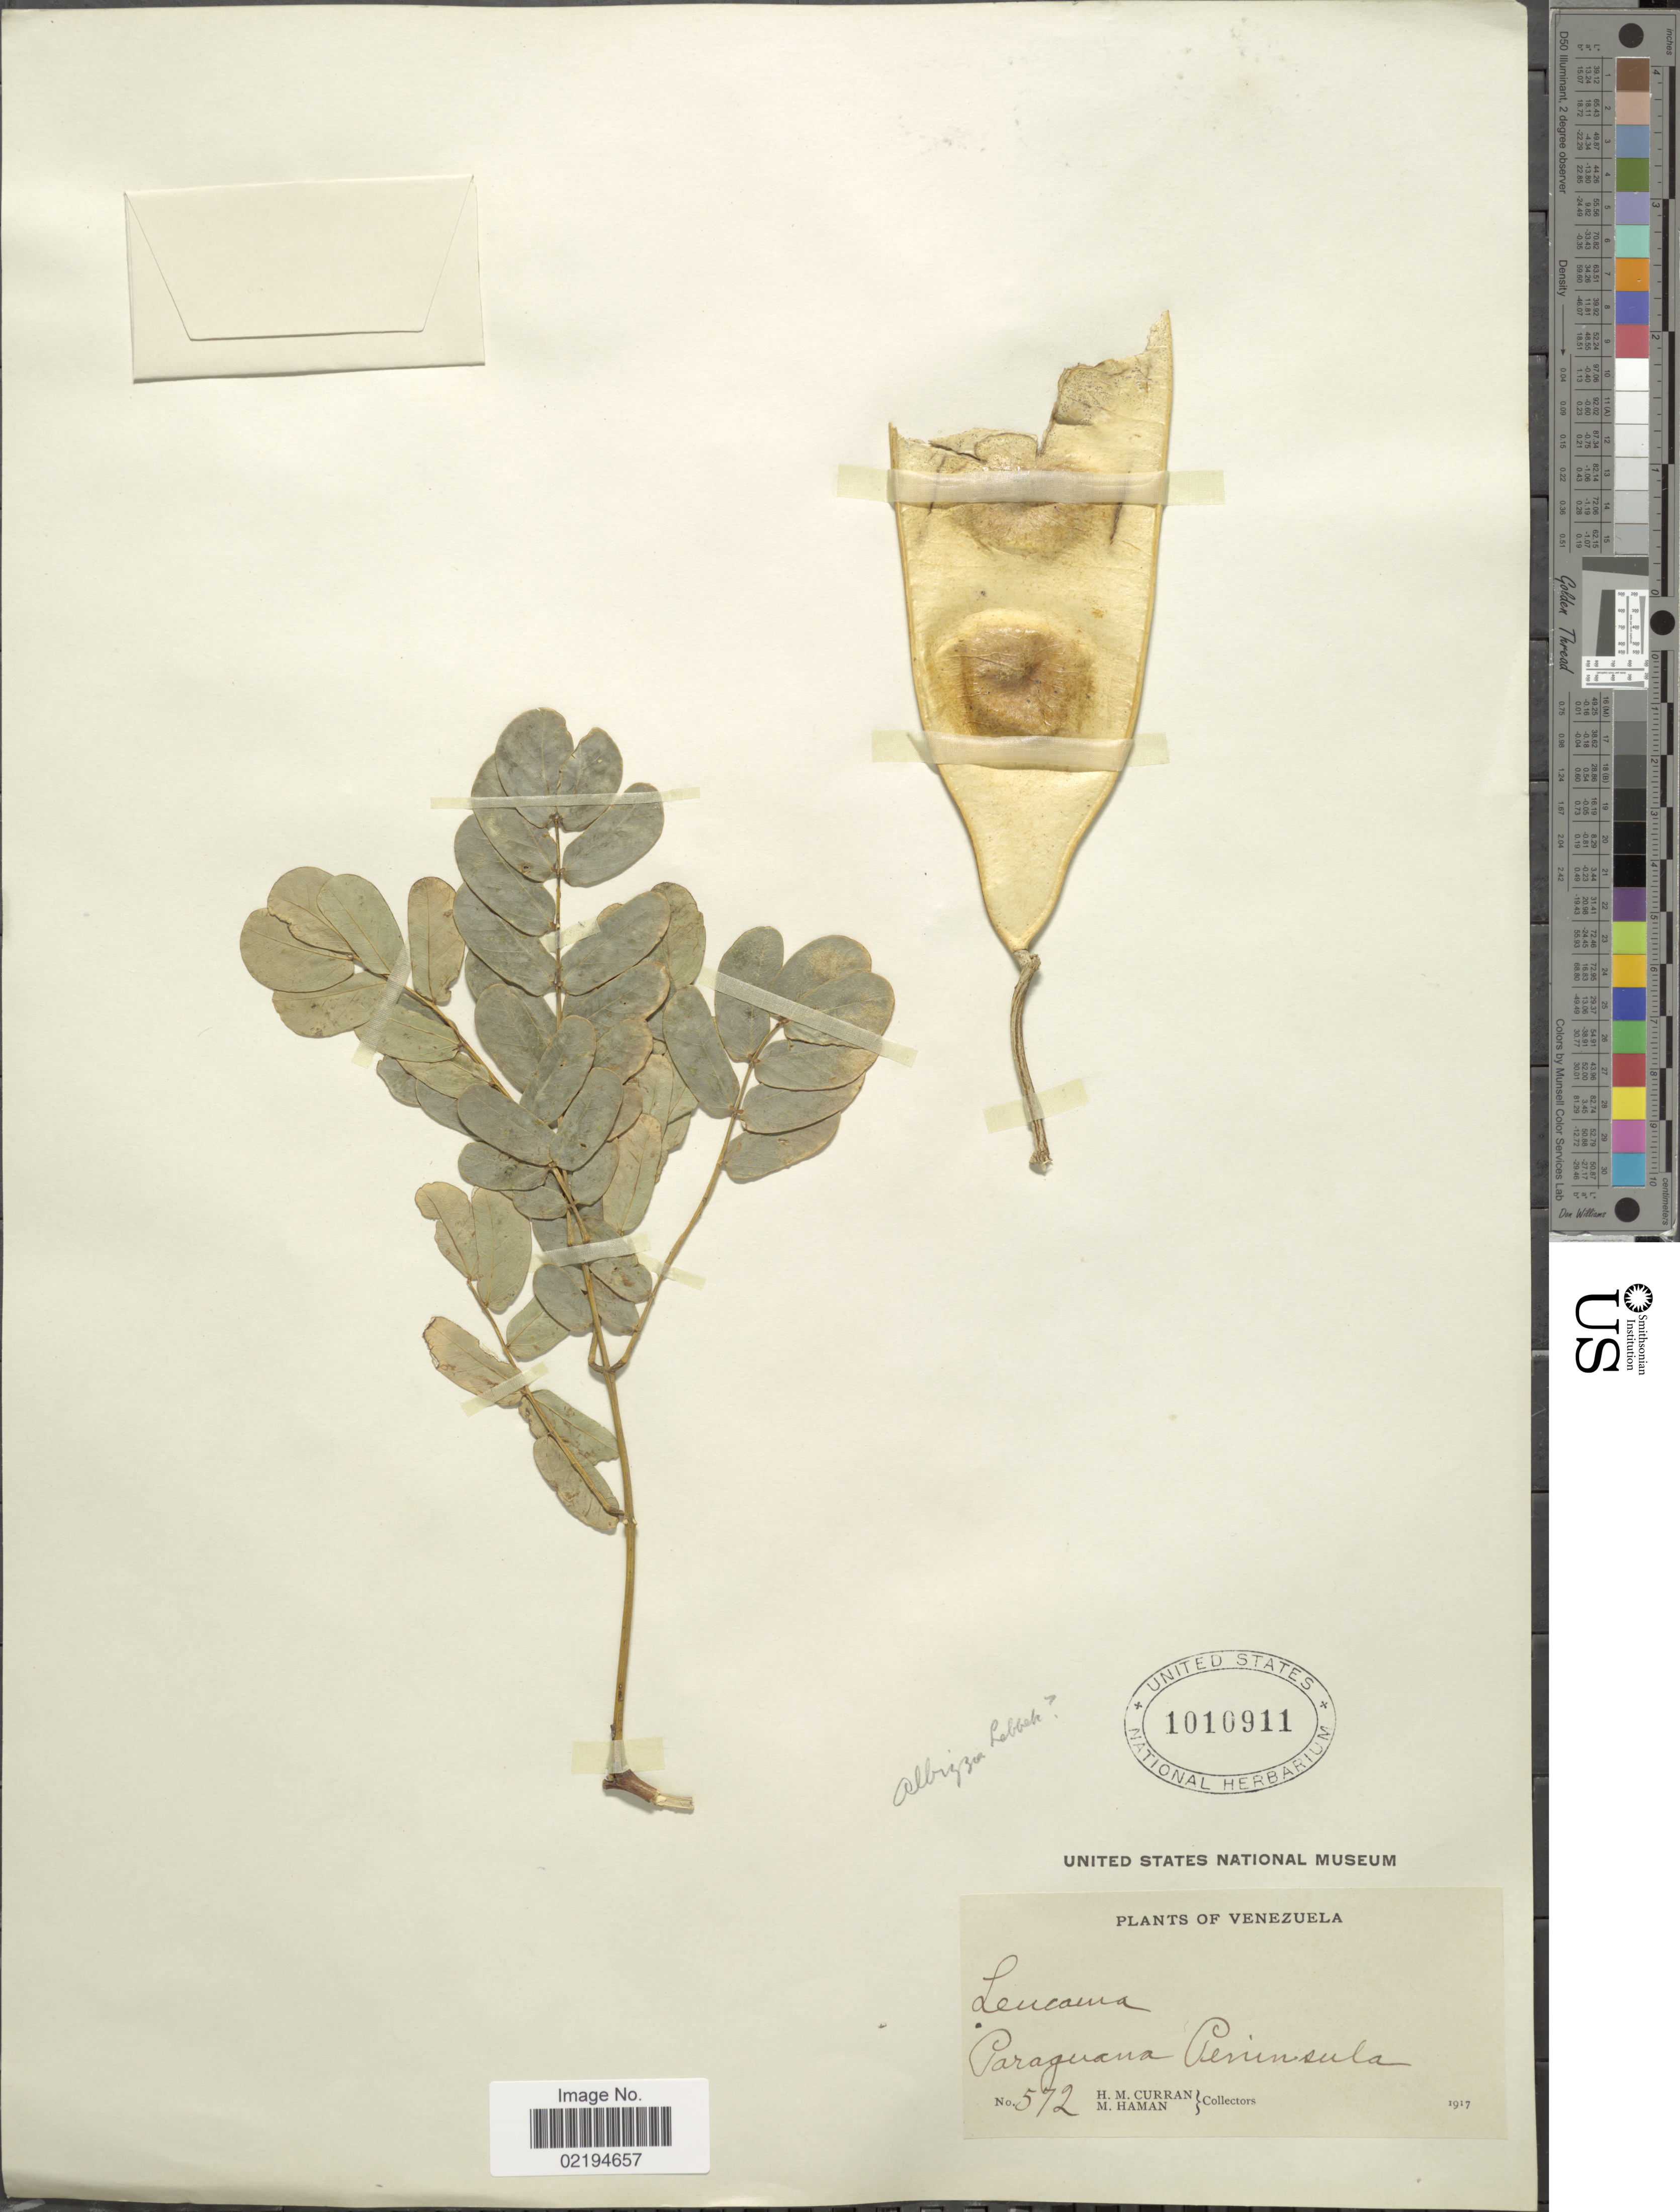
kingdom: Plantae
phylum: Tracheophyta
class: Magnoliopsida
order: Fabales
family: Fabaceae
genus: Albizia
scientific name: Albizia lebbeck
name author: (L.) Benth.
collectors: H. M. Curran & M. Haman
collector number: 572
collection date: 1917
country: Venezuela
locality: Paraguana Peninsula.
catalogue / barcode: US 1010911